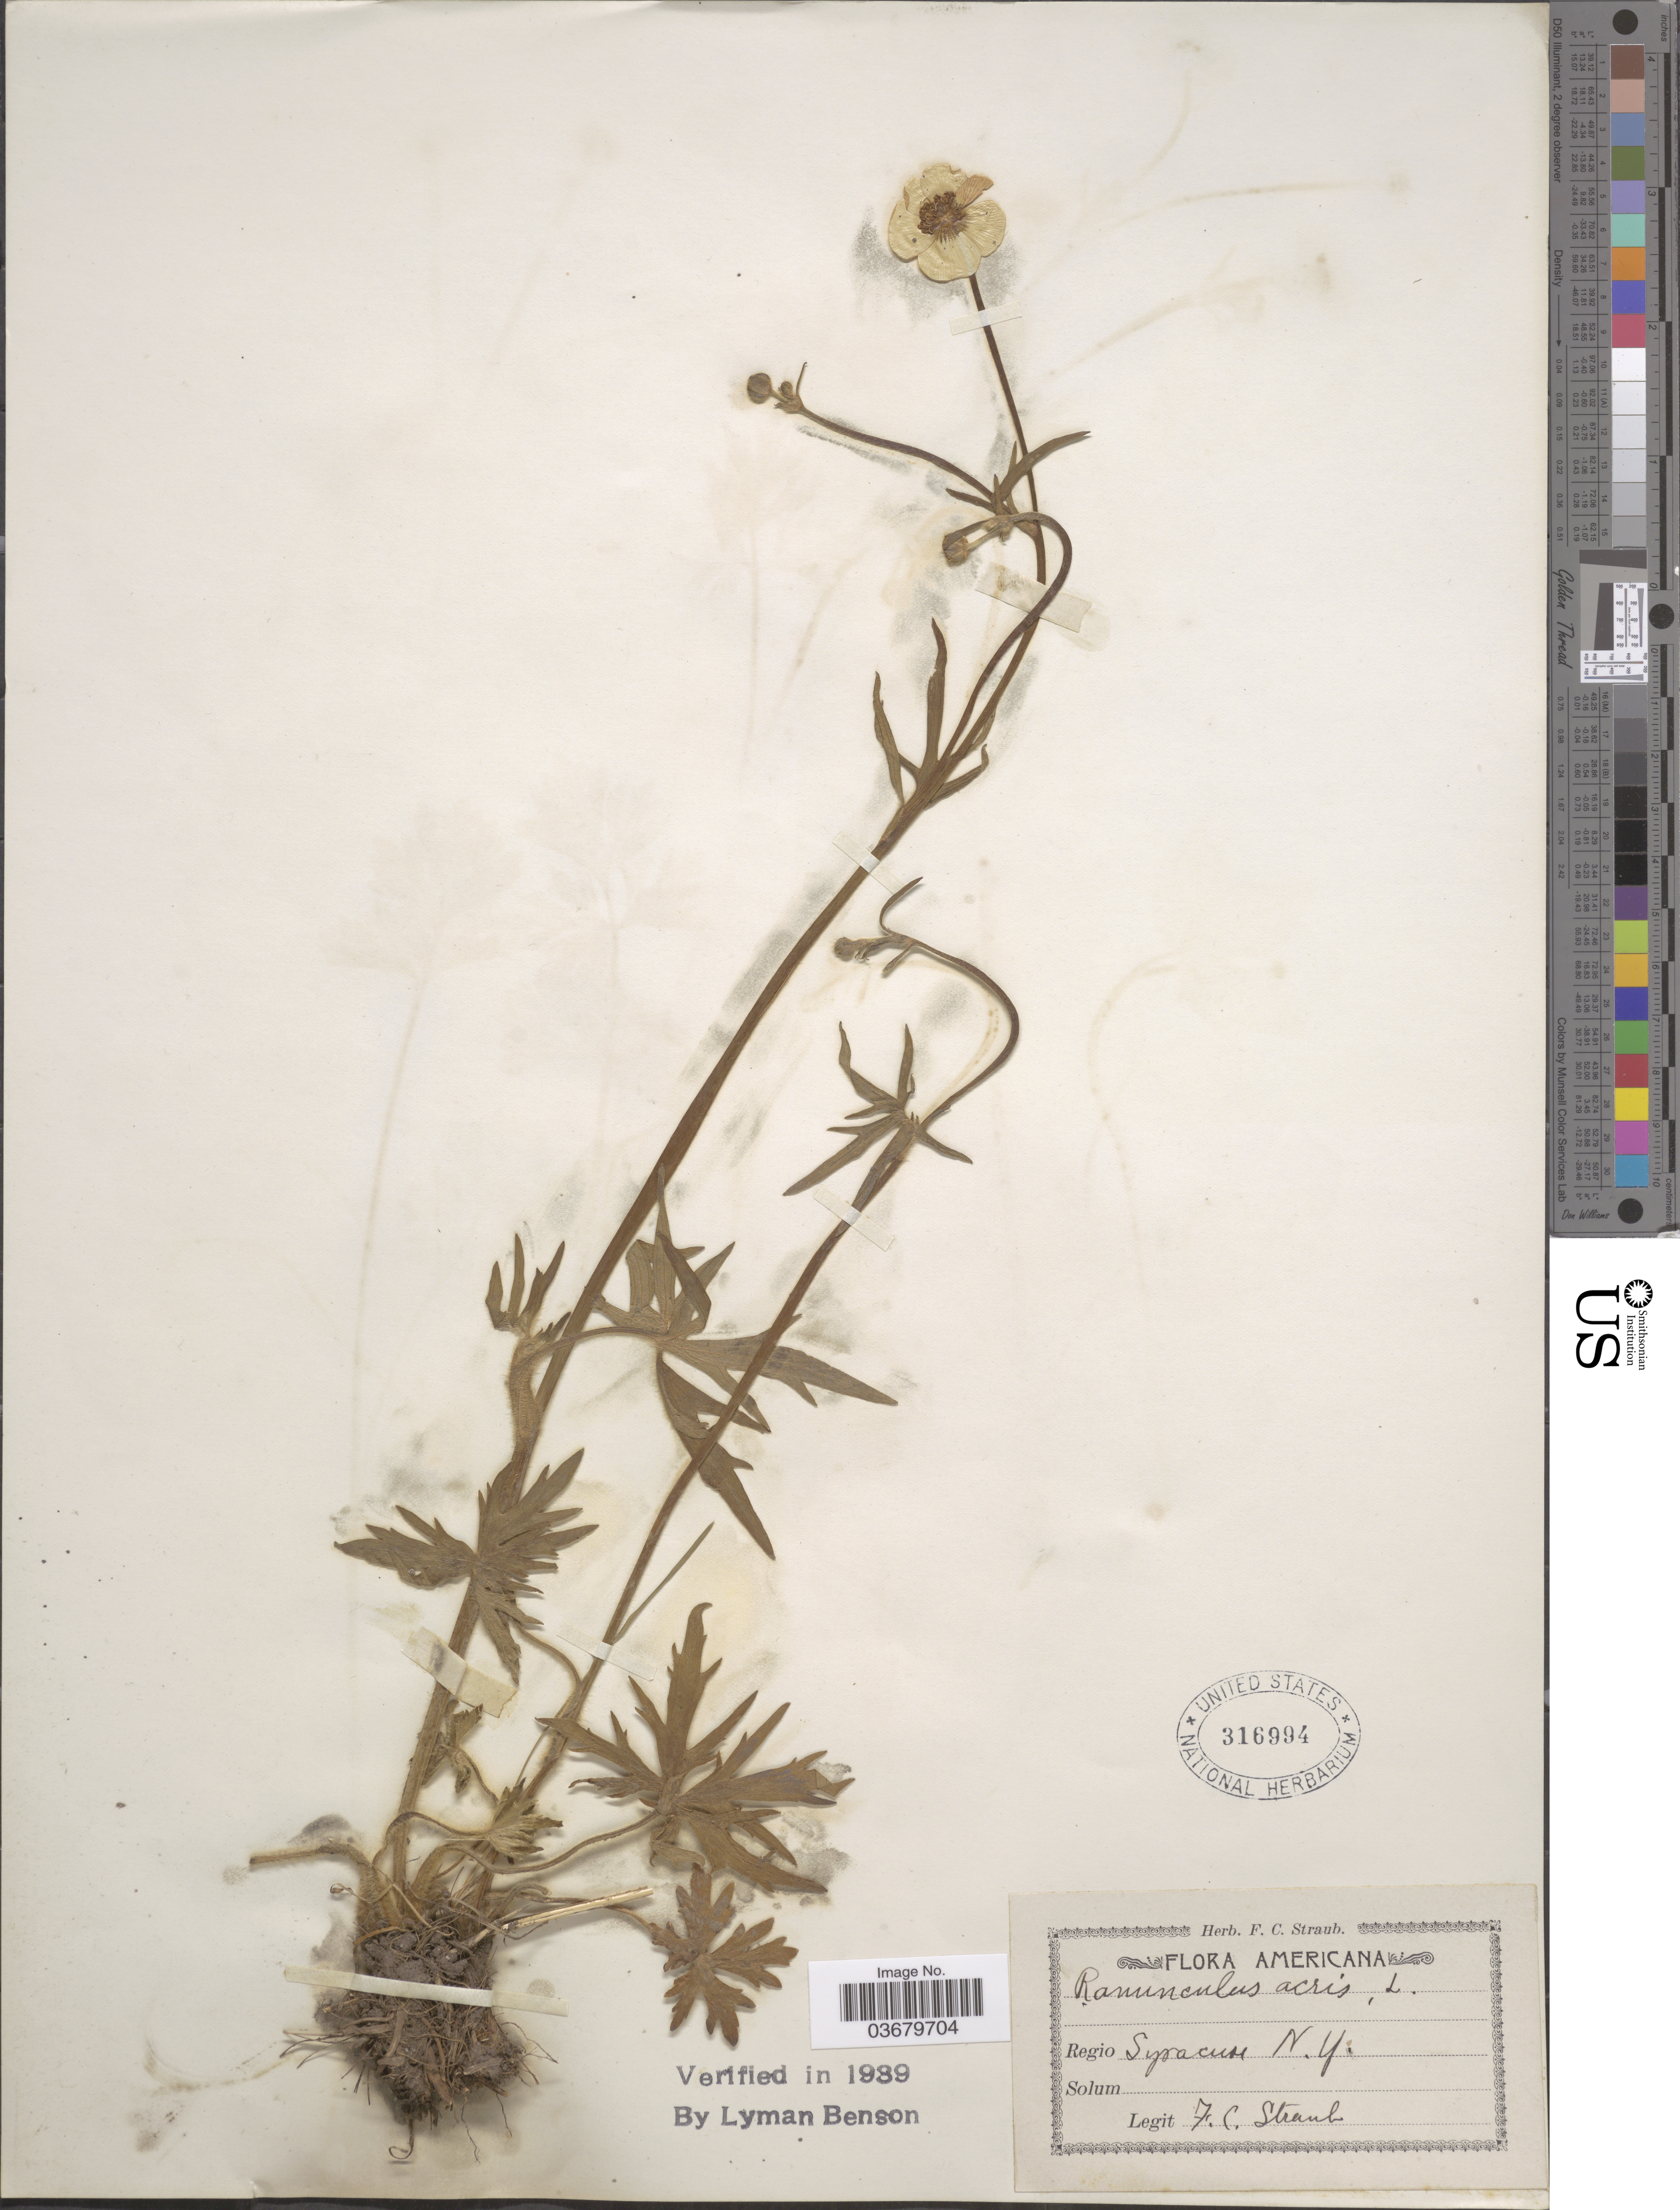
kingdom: Plantae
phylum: Tracheophyta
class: Magnoliopsida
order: Ranunculales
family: Ranunculaceae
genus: Ranunculus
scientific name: Ranunculus acris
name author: L.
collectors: F. Straub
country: United States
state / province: New York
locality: Regio Syracuse.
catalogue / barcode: US 316994